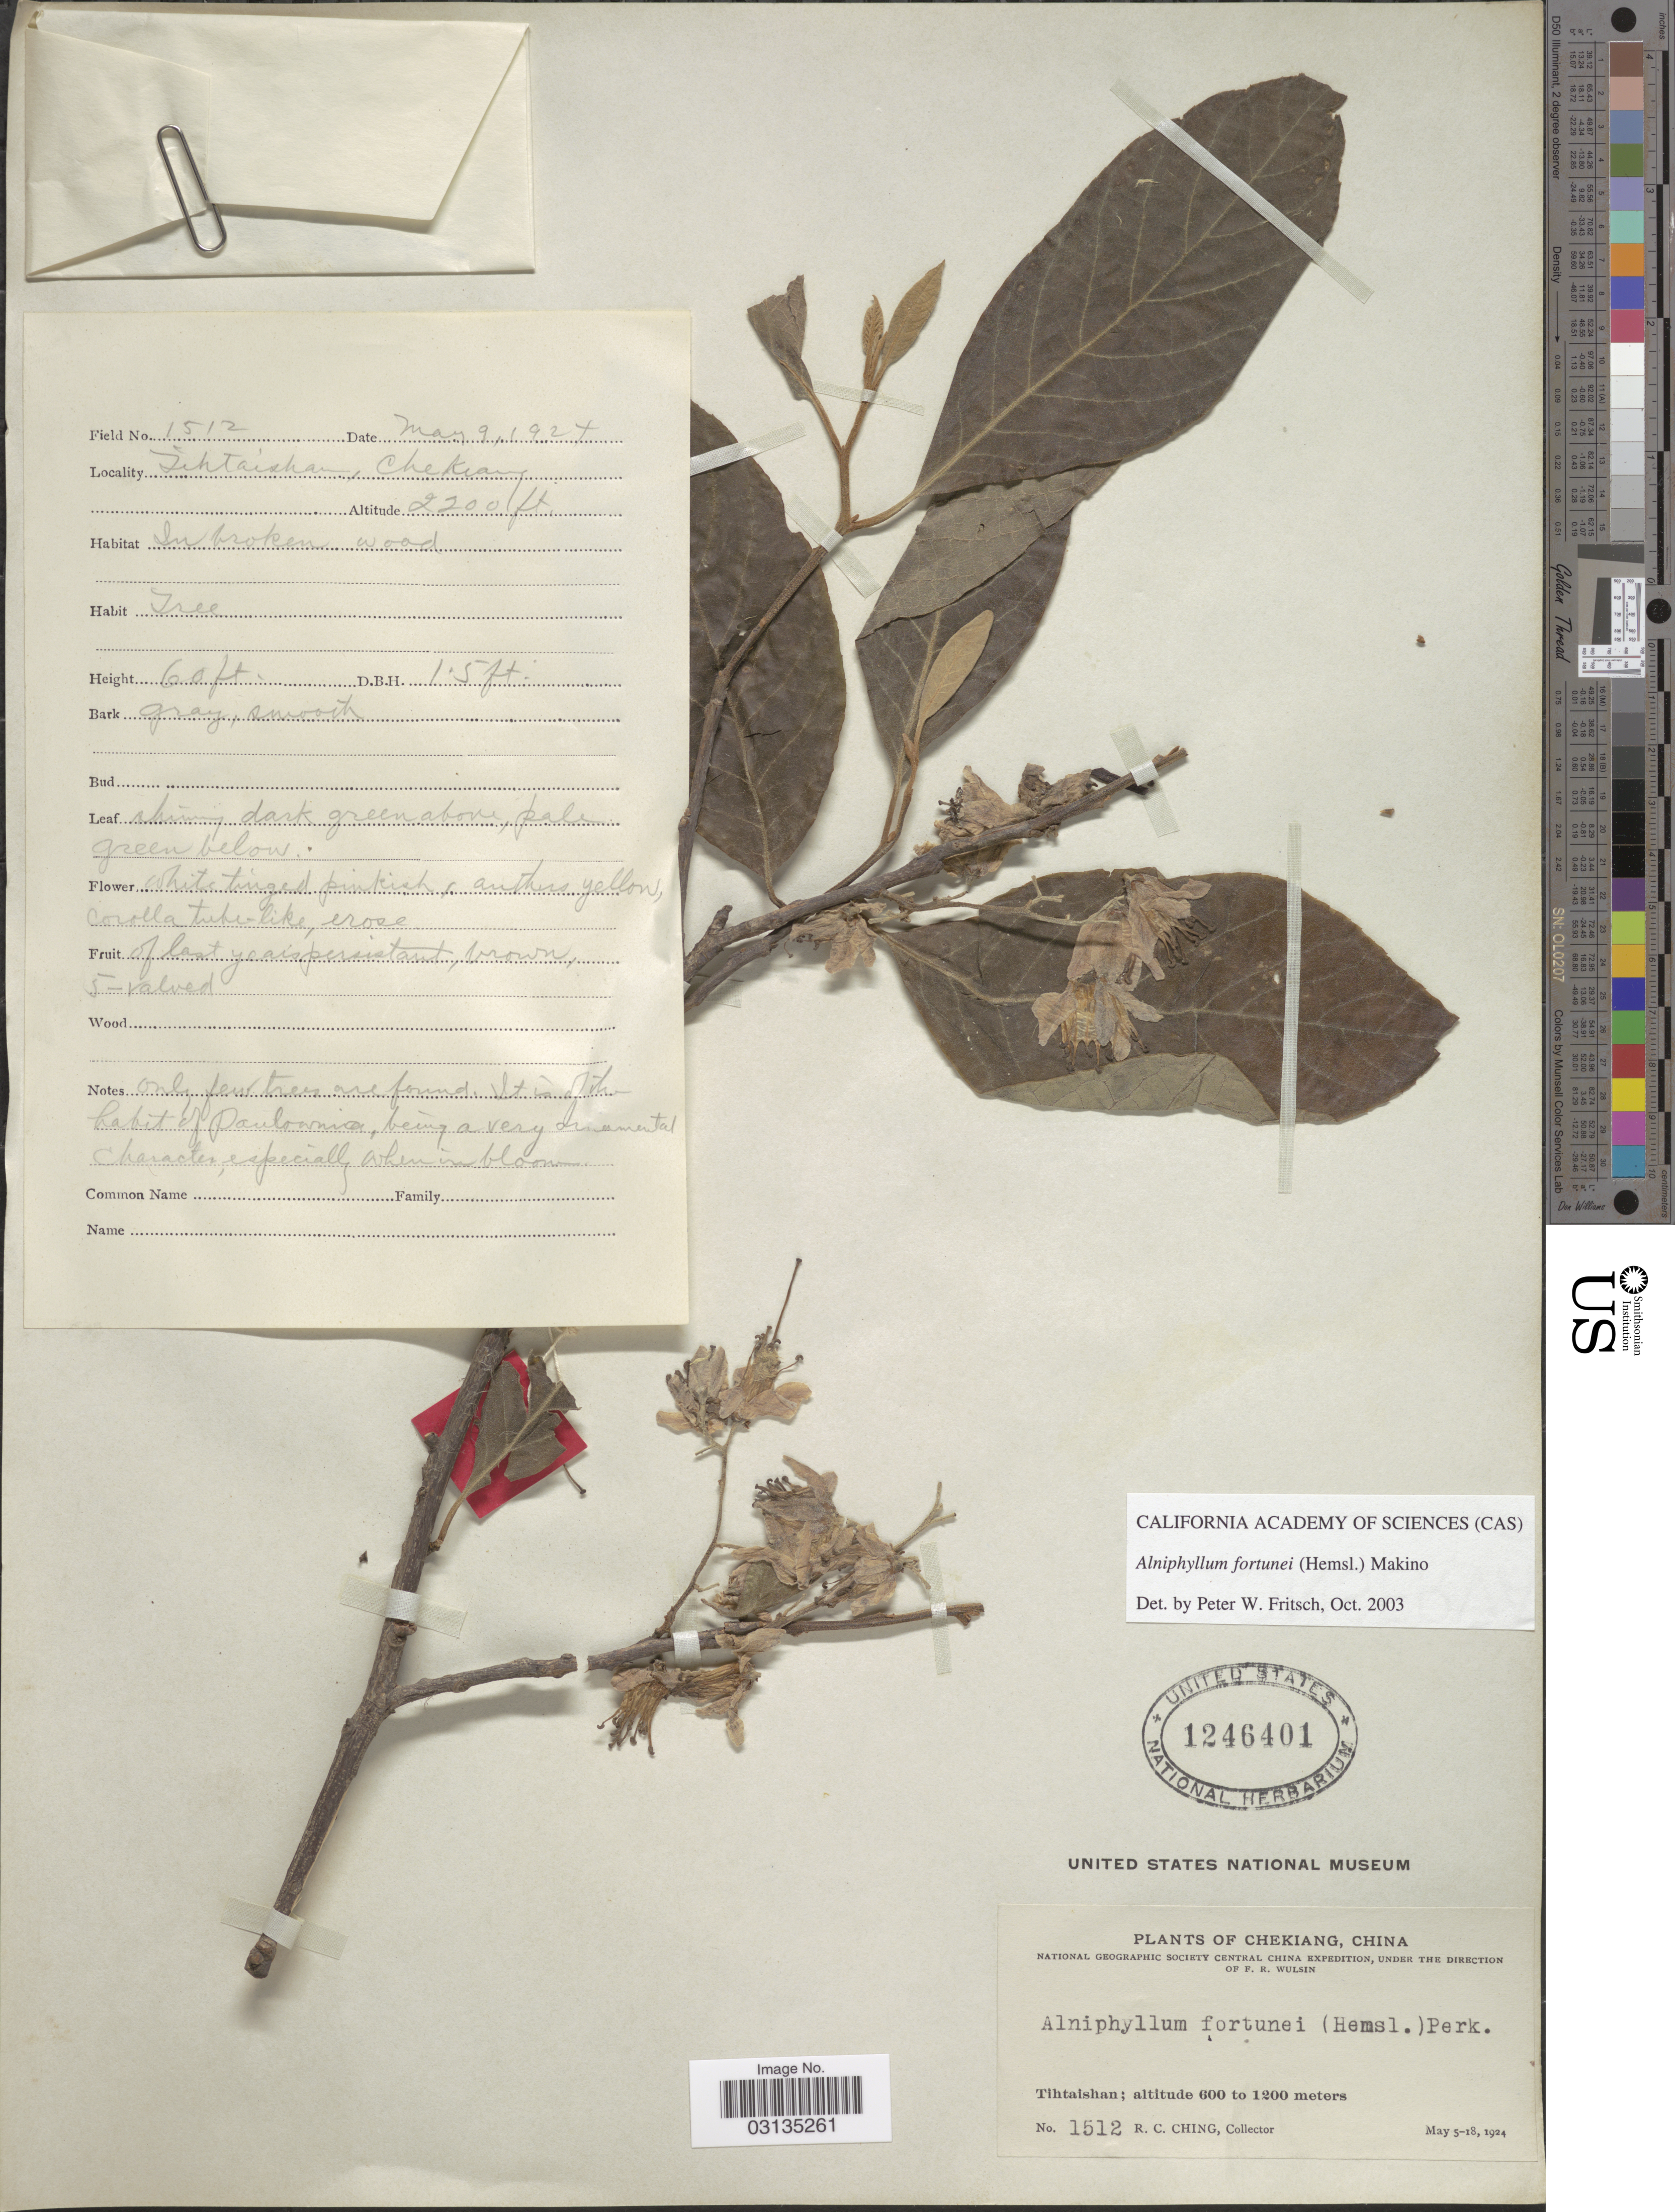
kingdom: Plantae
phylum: Tracheophyta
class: Magnoliopsida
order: Ericales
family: Styracaceae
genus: Alniphyllum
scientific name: Alniphyllum fortunei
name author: (Hemsl.) Makino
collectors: R. C. Ching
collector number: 1512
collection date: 1924-05-09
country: China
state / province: Zhejiang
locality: Chekiang, Tihtaishan.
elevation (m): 671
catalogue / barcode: US 1246401